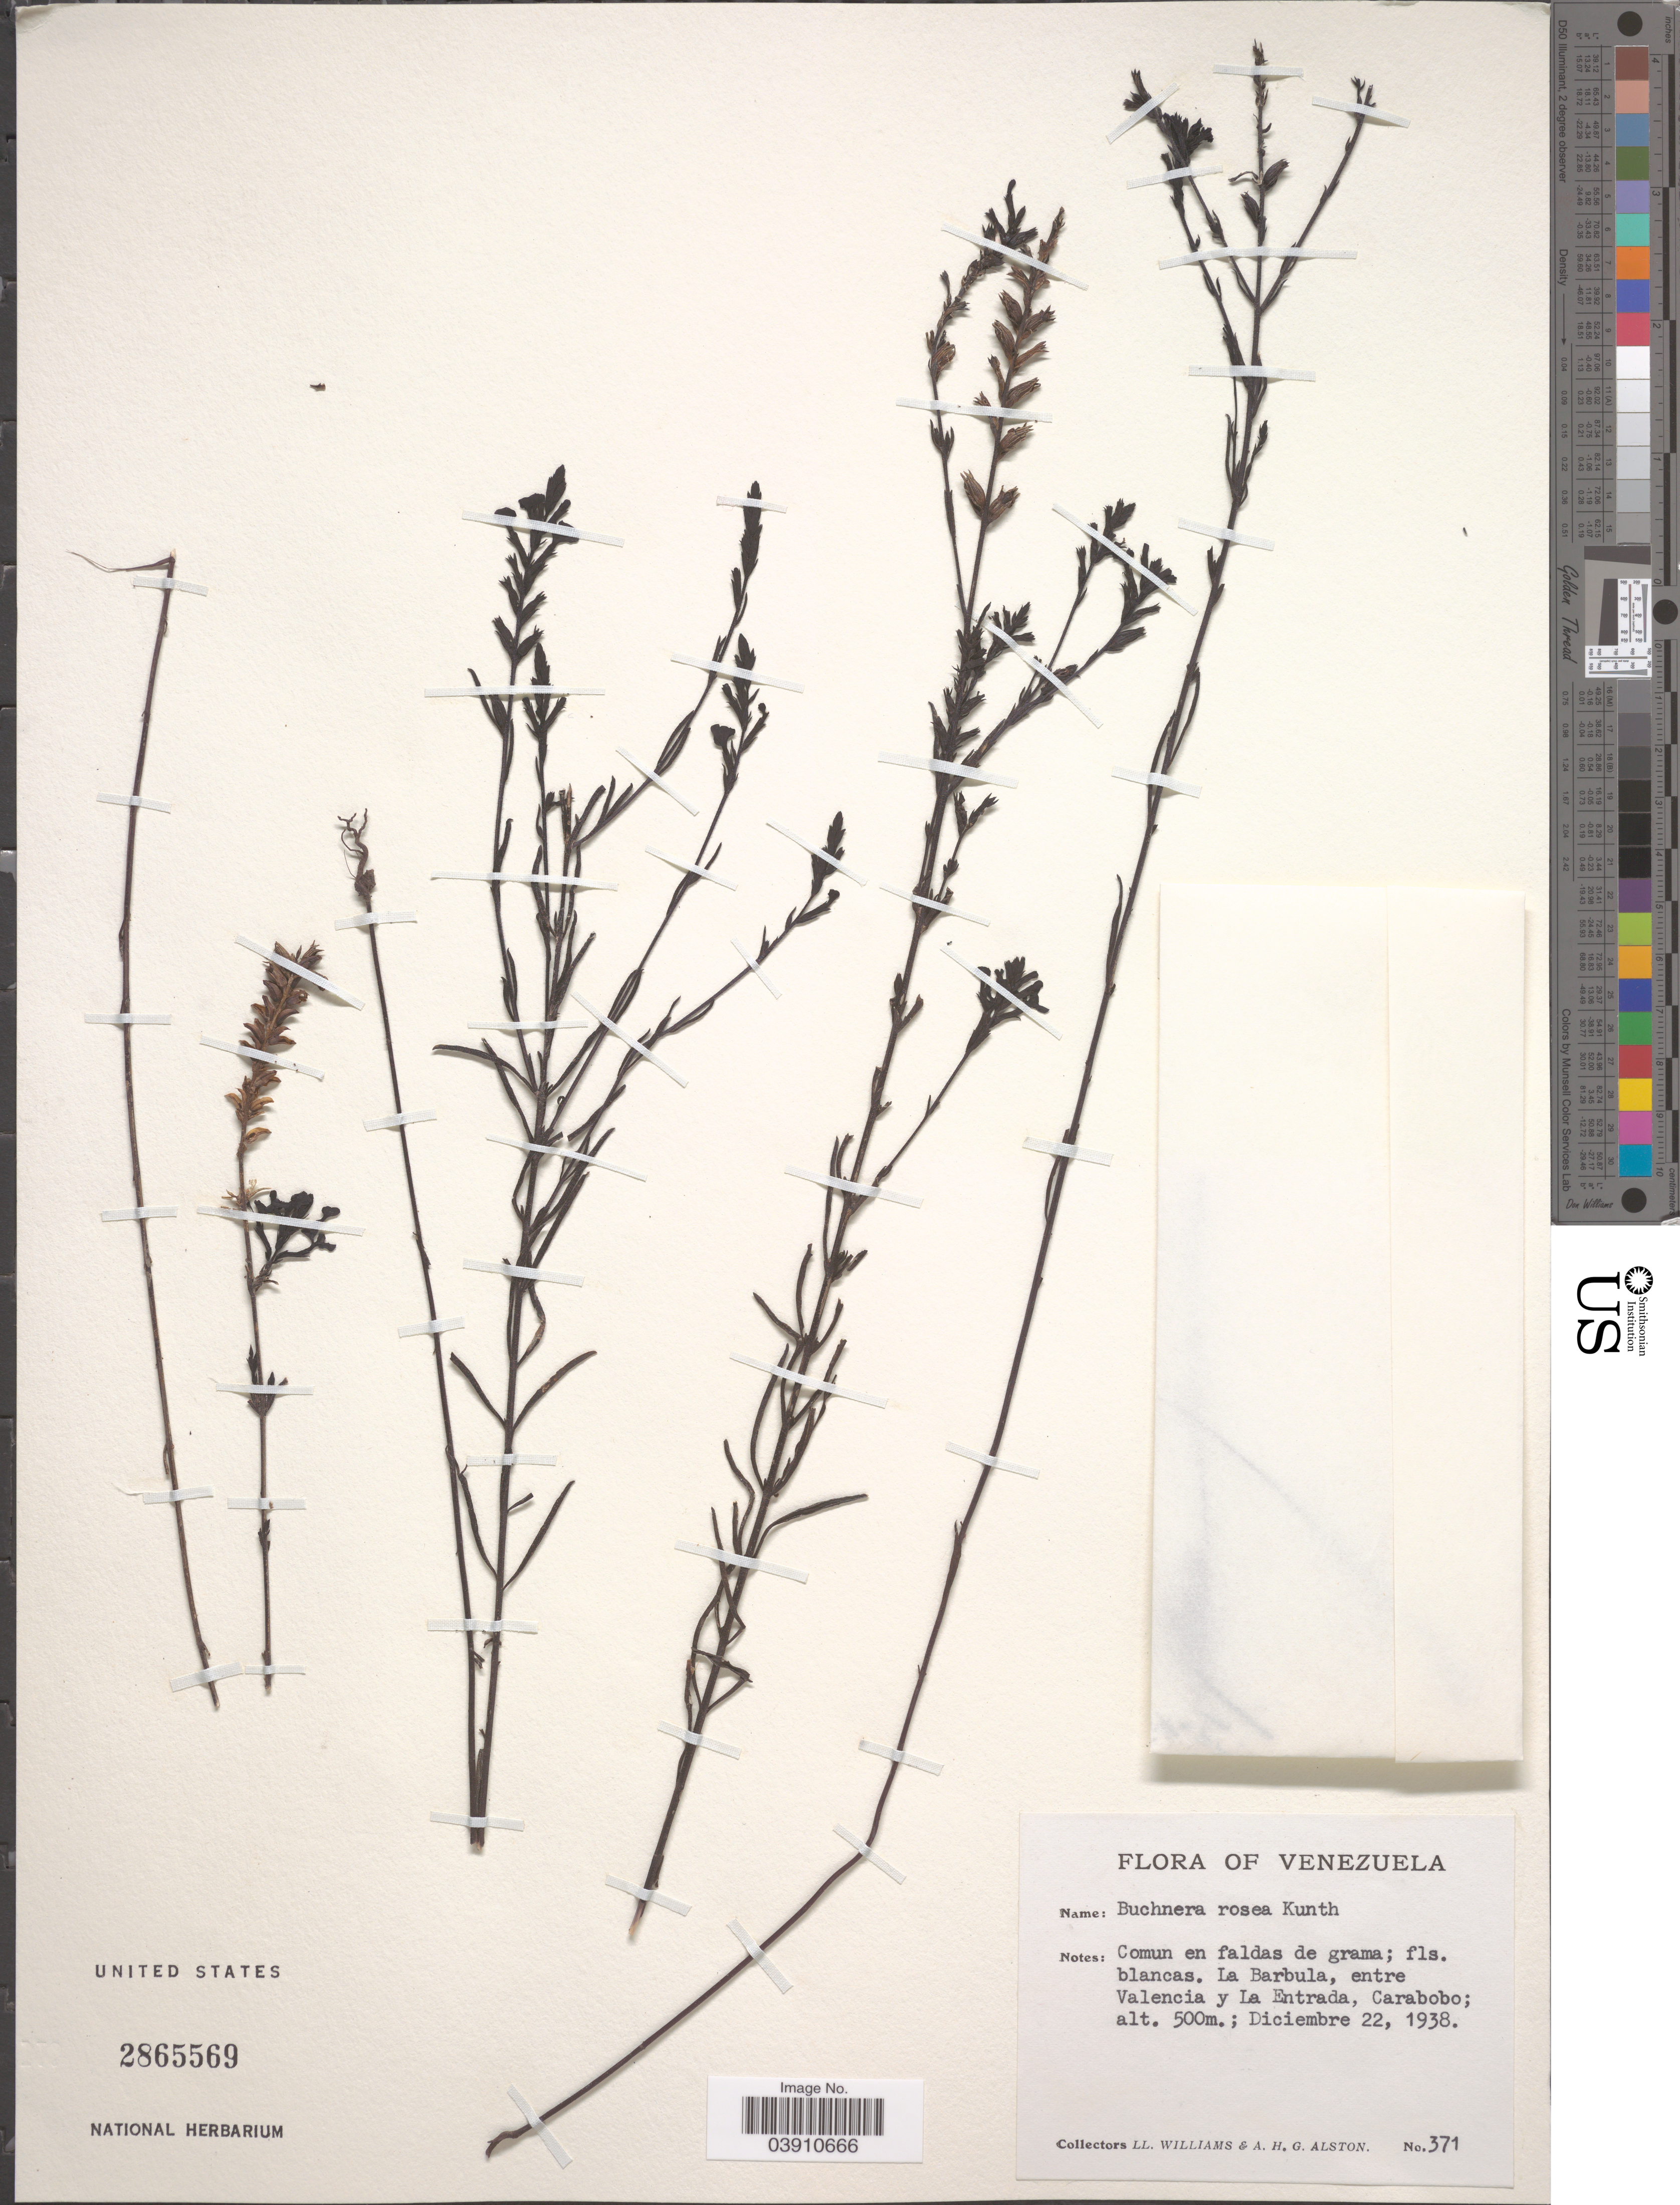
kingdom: Plantae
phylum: Tracheophyta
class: Magnoliopsida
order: Lamiales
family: Orobanchaceae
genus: Buchnera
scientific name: Buchnera rosea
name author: Kunth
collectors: Ll. Williams & A. H. Alston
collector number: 371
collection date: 1938-12-22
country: Venezuela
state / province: Carabobo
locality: Entre Valencia y La Entrada.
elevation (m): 500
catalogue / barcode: US 2865569